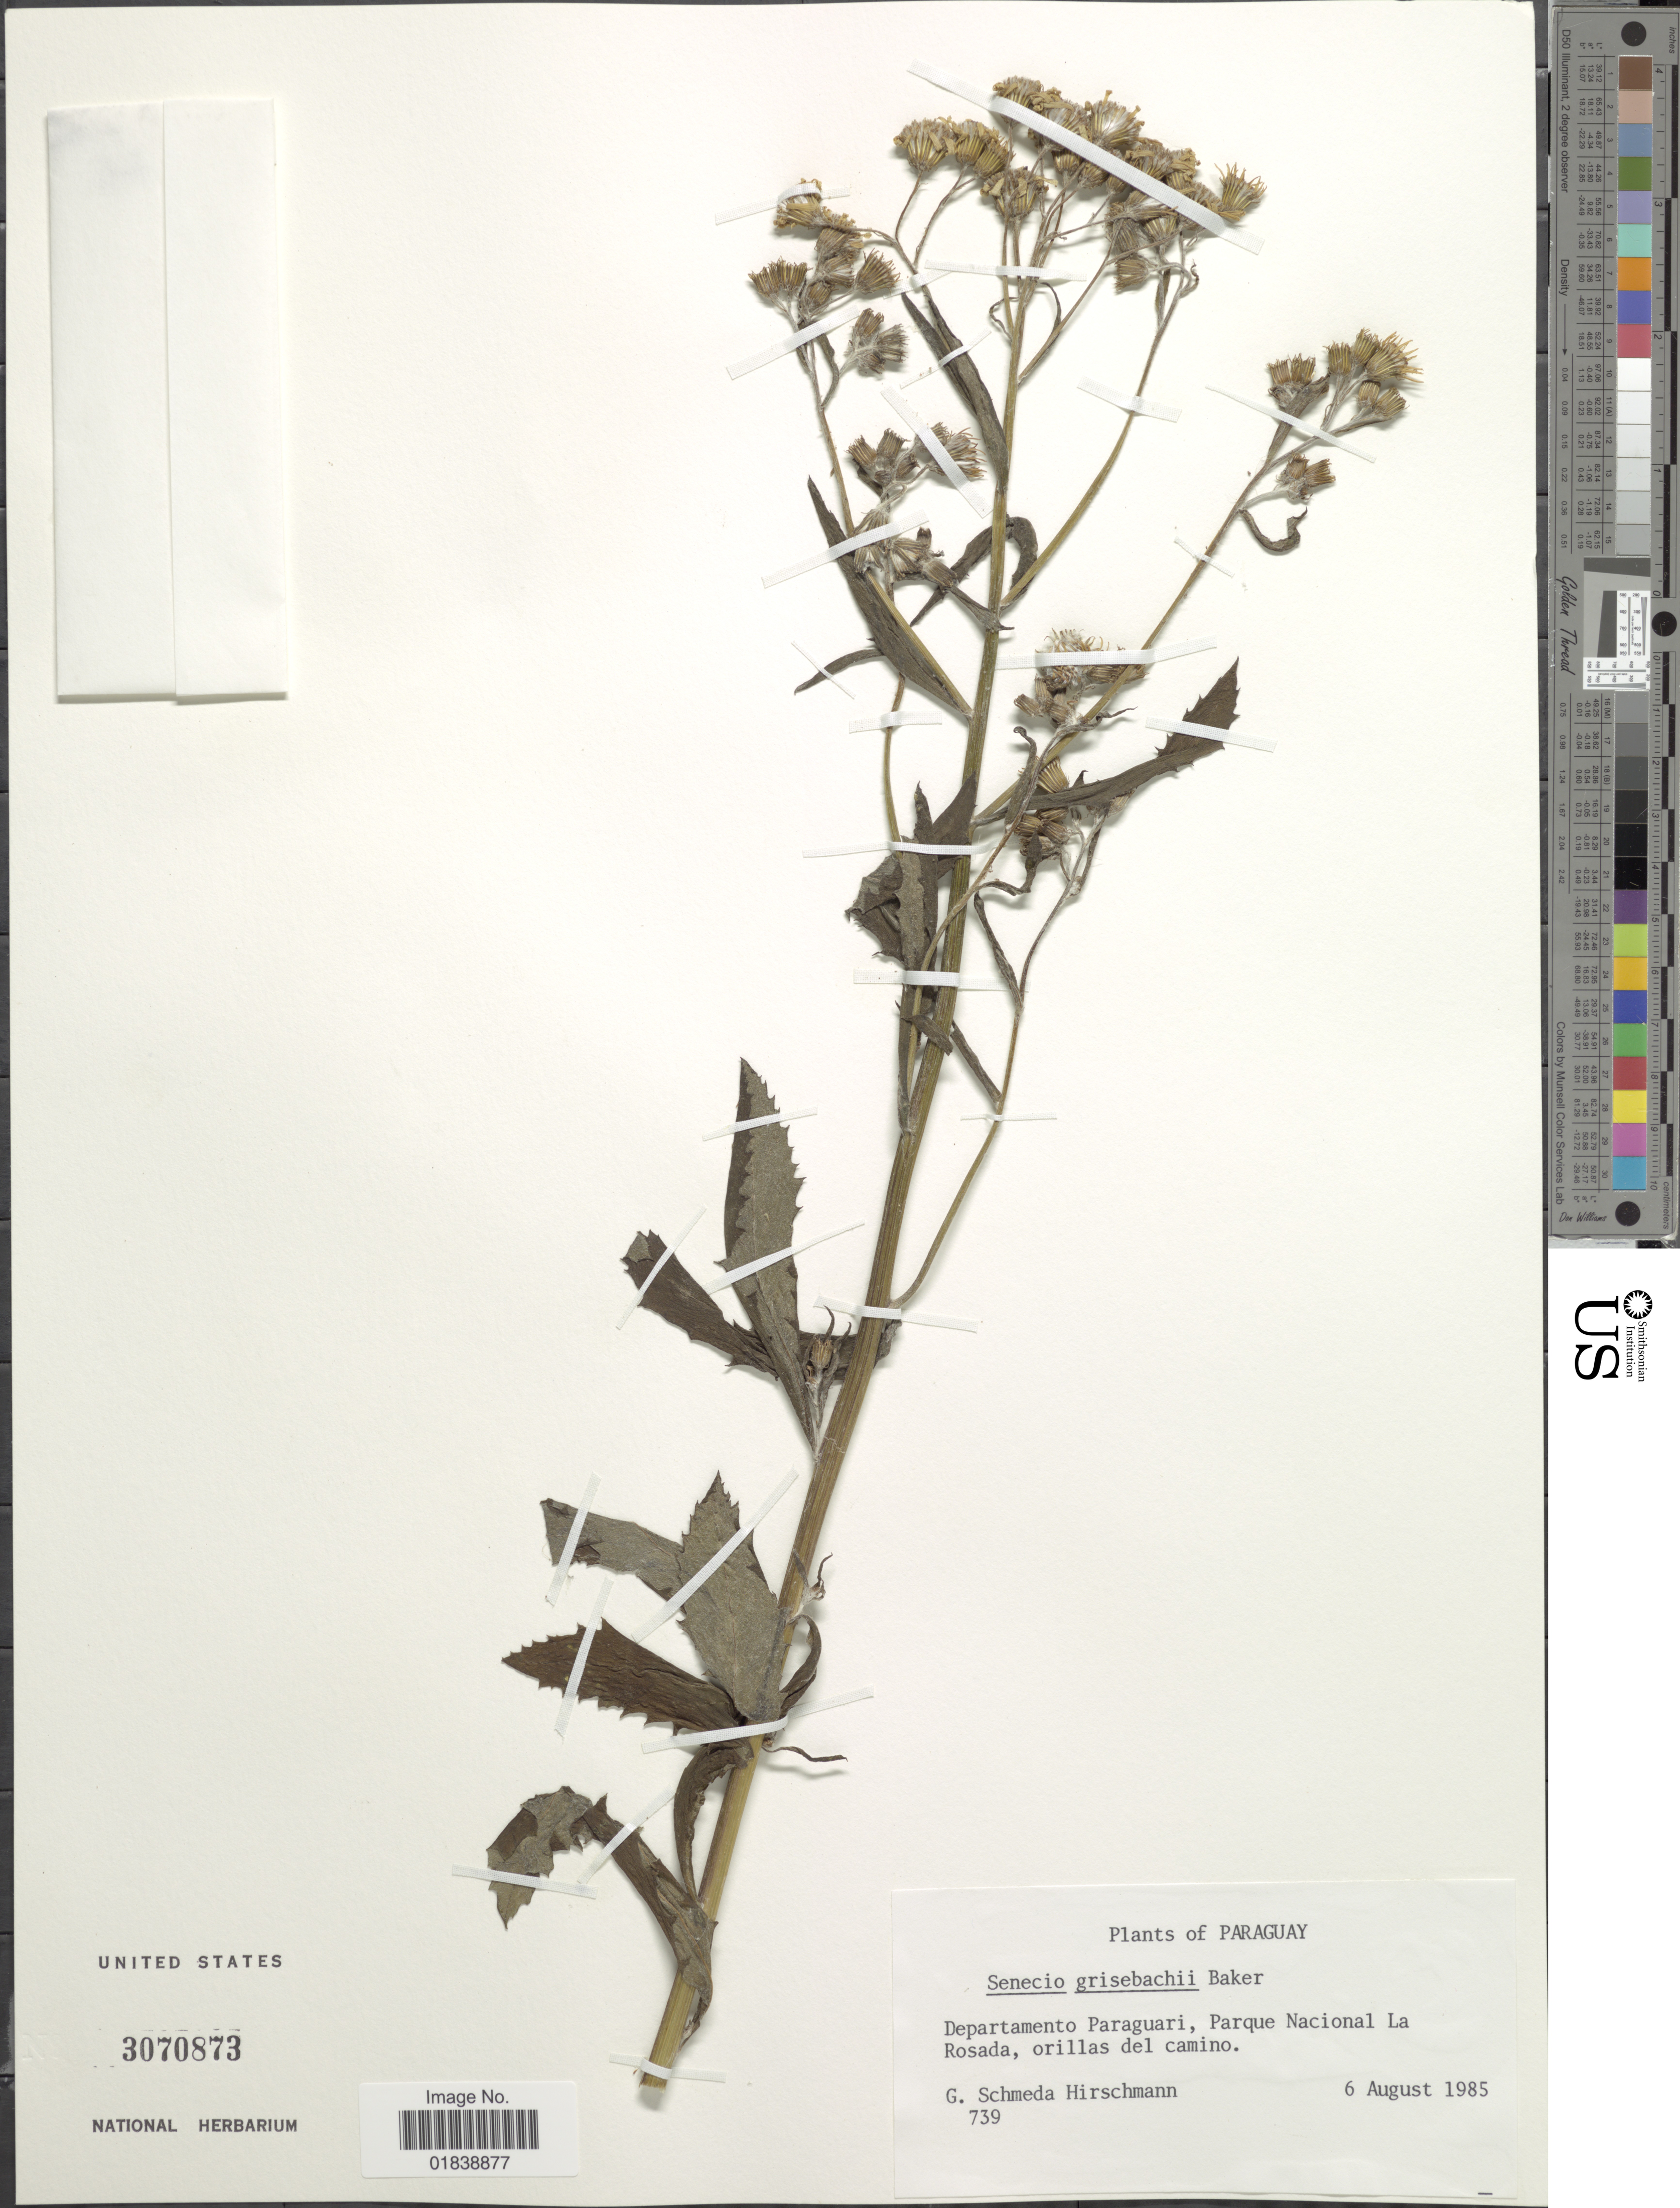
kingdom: Plantae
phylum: Tracheophyta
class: Magnoliopsida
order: Asterales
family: Asteraceae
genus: Senecio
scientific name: Senecio grisebachii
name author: Baker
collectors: G. Hirschmann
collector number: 739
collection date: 1985-08-06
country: Paraguay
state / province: Paraguari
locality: Parque Nacional La Rosada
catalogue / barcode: US 3070873